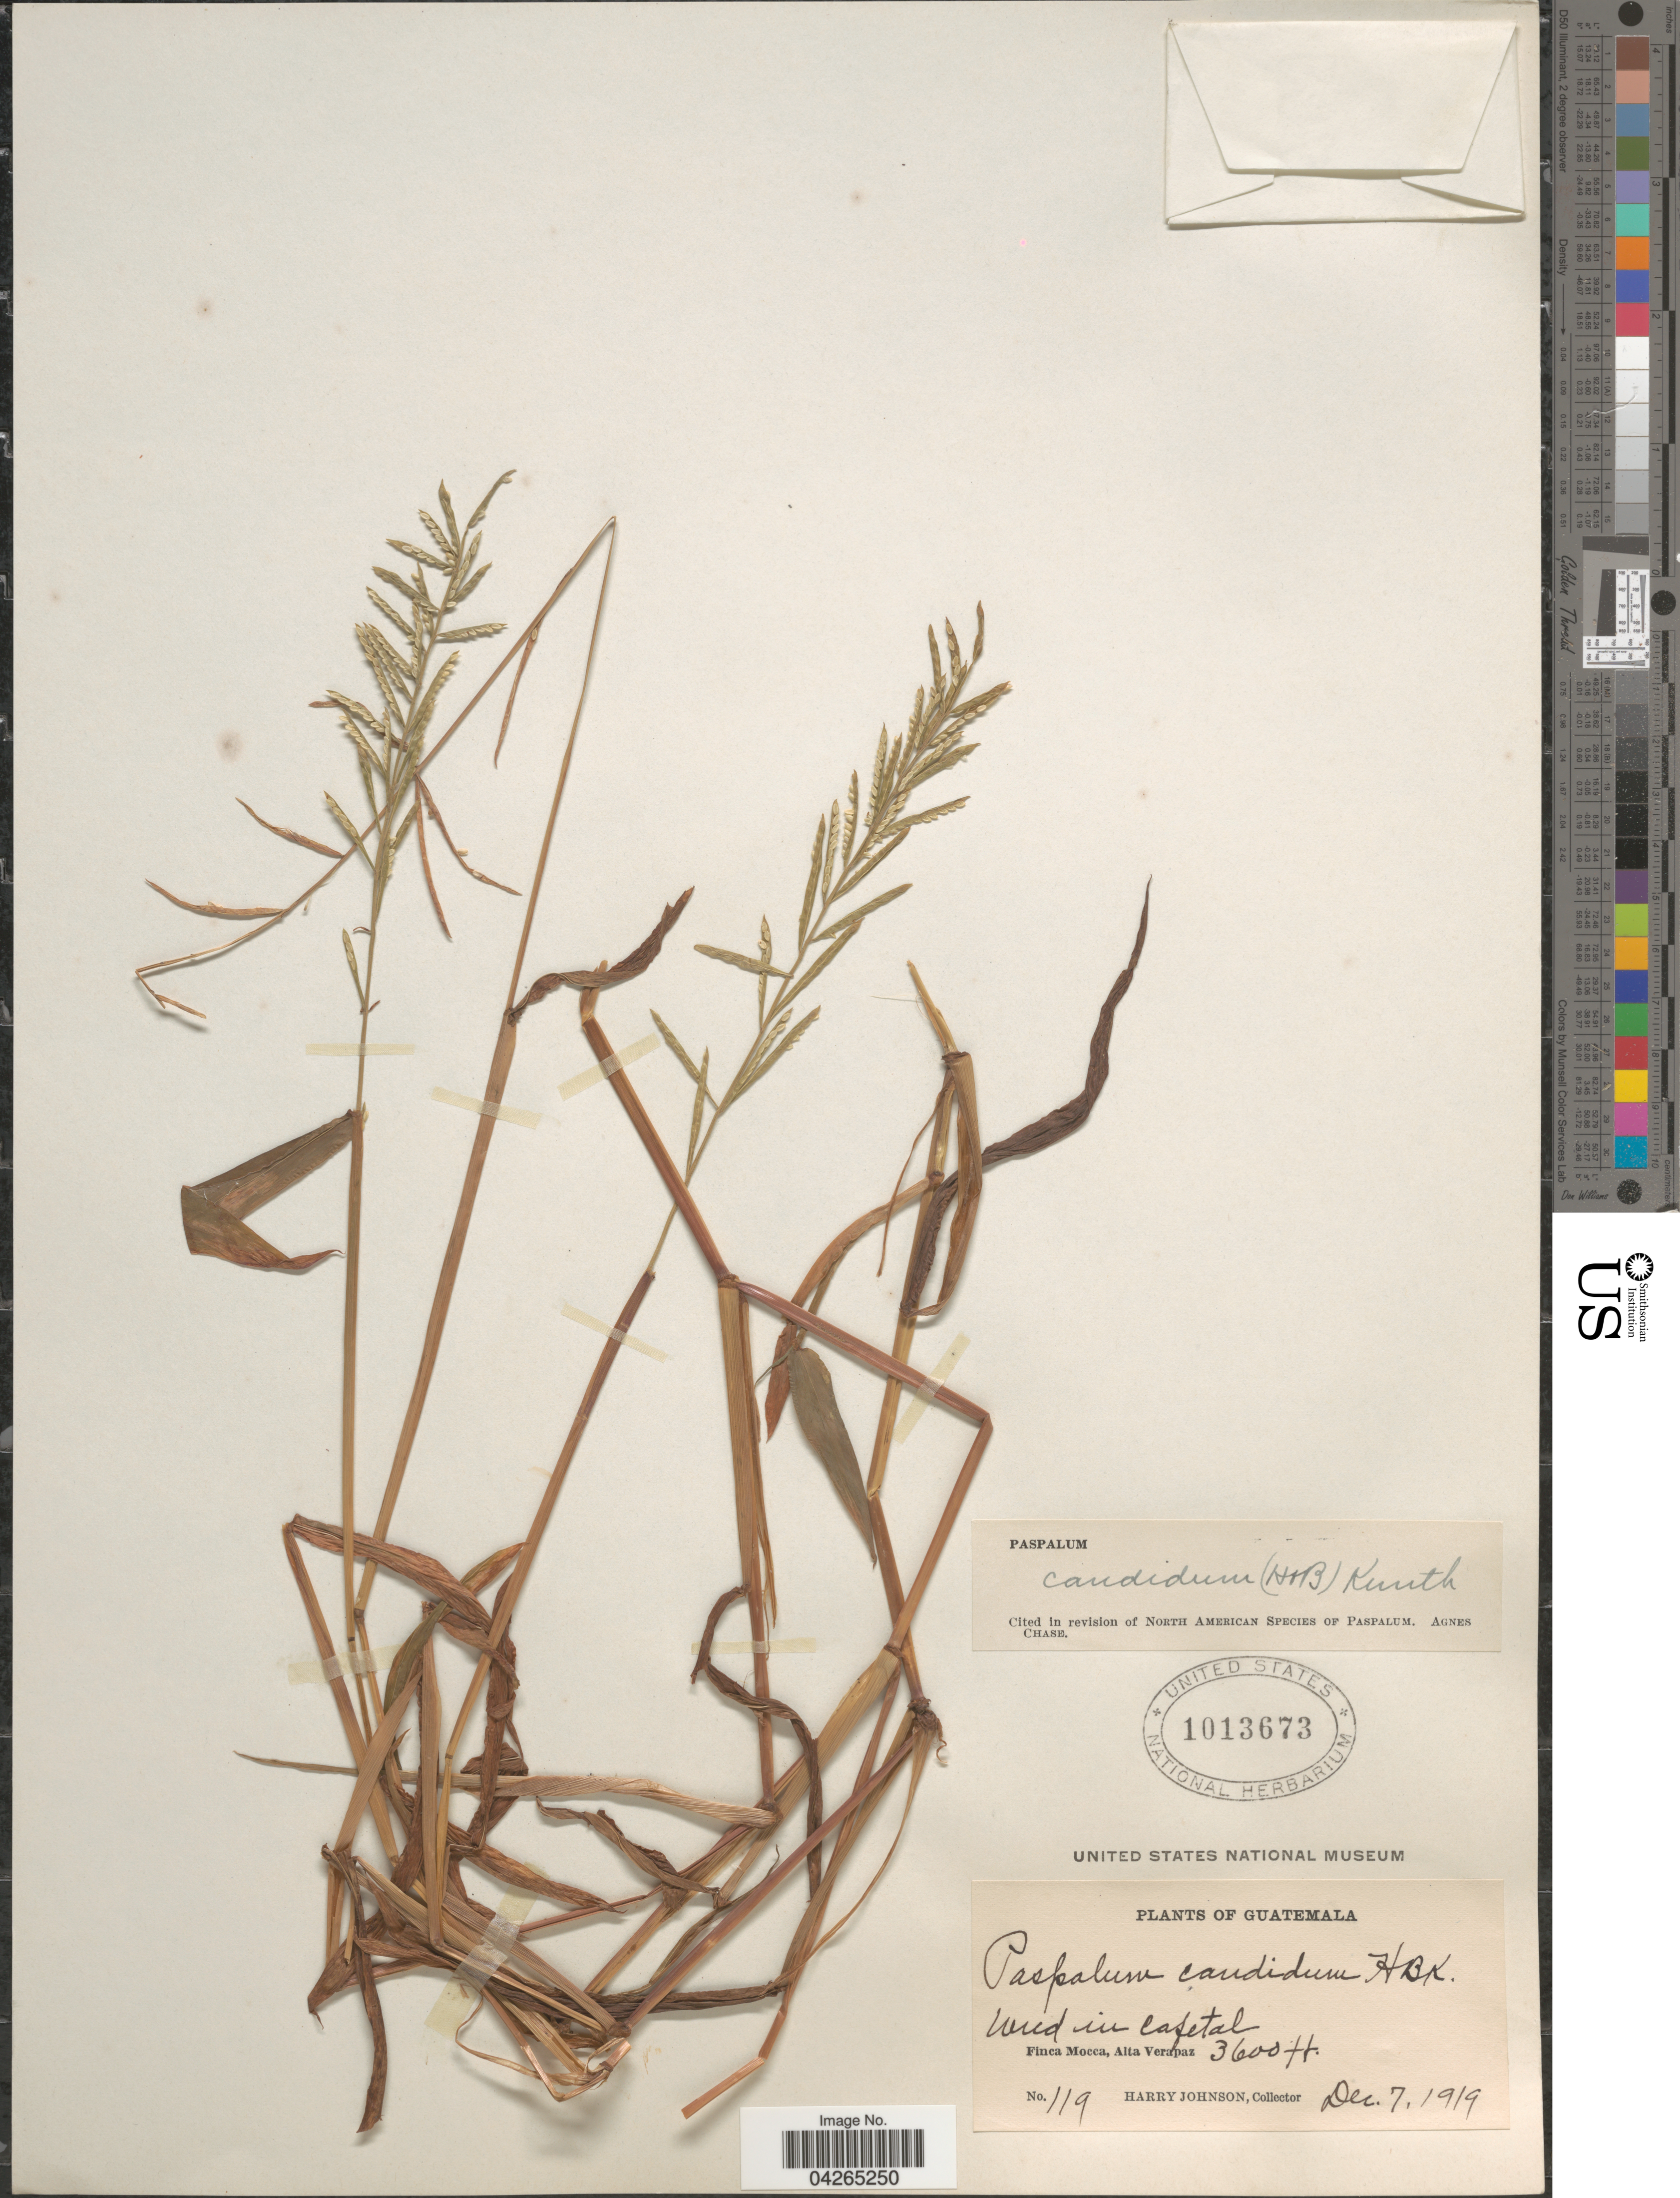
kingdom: Plantae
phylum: Tracheophyta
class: Liliopsida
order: Poales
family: Poaceae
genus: Paspalum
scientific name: Paspalum candidum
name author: (Humb. & Bonpl. ex Fleugge) Kunth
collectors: H. Johnson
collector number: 119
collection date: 1919-12-07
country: Guatemala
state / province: Alta Verapaz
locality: Finca Mocca.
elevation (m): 1097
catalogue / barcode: US 1013673